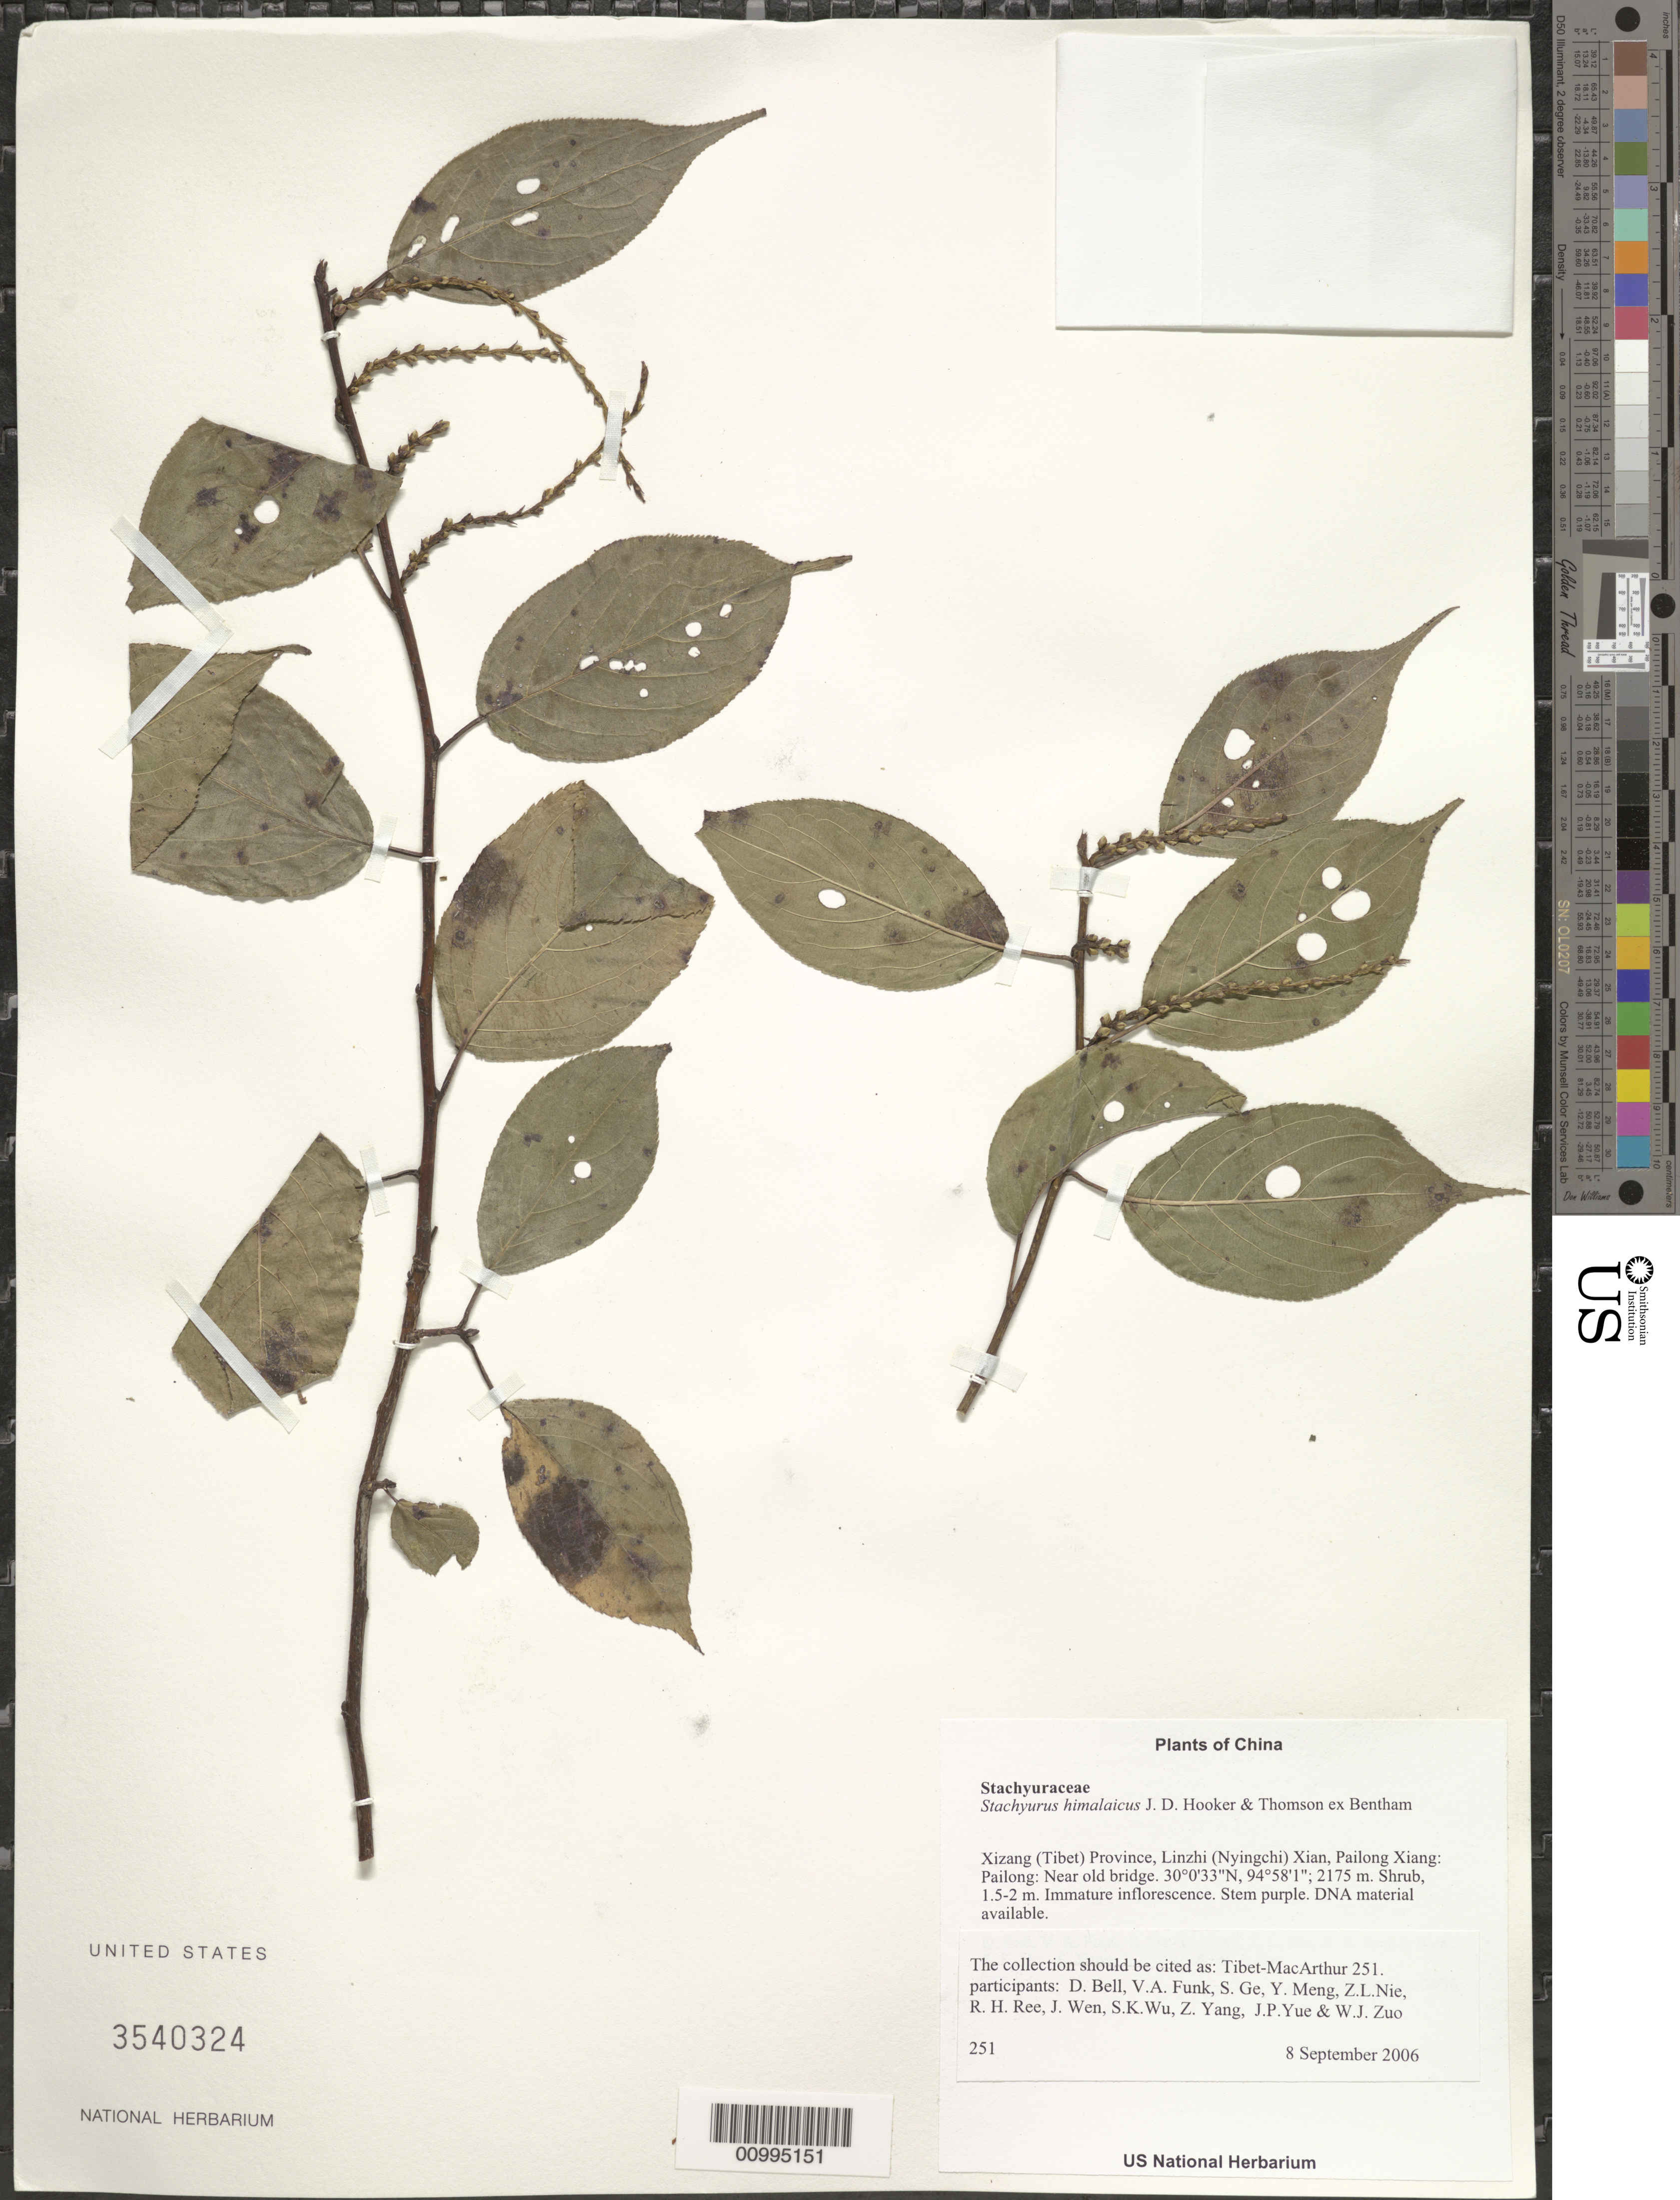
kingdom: Plantae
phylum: Tracheophyta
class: Magnoliopsida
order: Crossosomatales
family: Stachyuraceae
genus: Stachyurus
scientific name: Stachyurus himalaicus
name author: Hook. f. & Thomson ex Benth.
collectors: Tibet-MacArthur, D. A. Bell, V. Funk, S. Ge, Y. Meng, Z. Nie, R. Ree, J. Wen, S. K. Wu, Z. Yang, J. Yue & W. Zuo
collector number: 251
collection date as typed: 08 Sep 2006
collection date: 2006-09-08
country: China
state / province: Xizang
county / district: Linzhi (Nyingchi) Xian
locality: Pailong Xiang: Pailong. Near old bridge.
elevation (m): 2175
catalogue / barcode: US 3540324